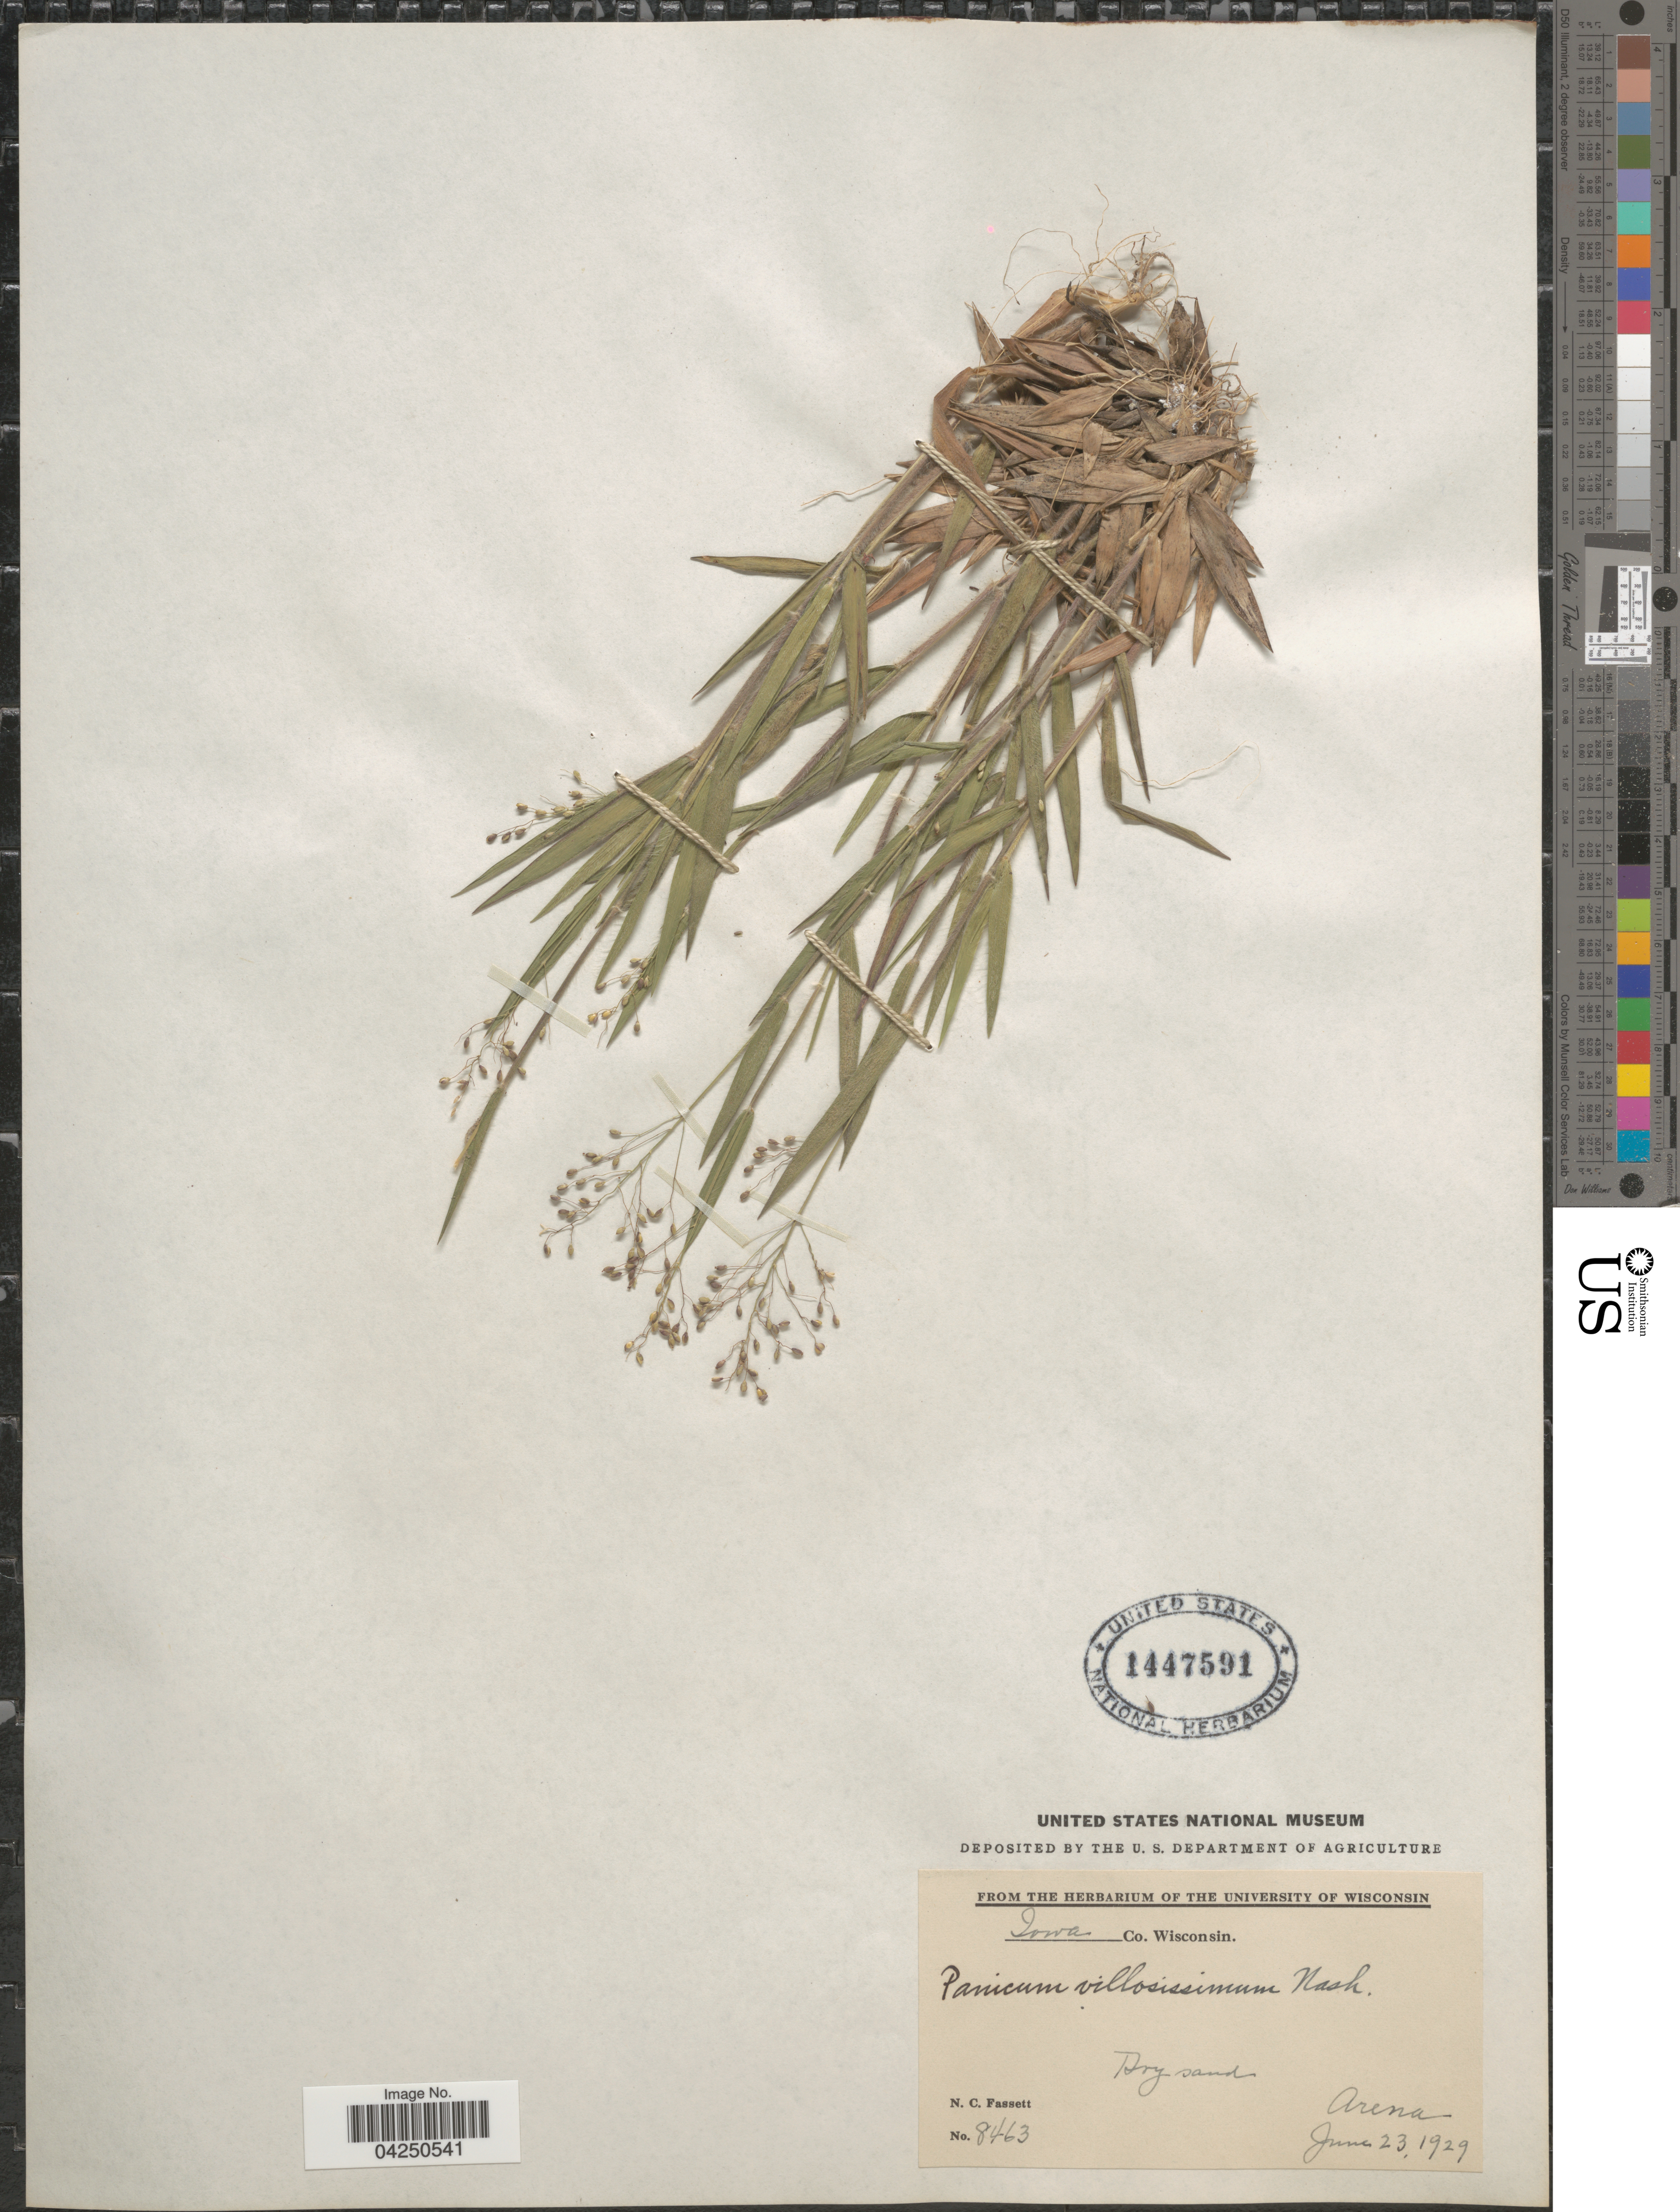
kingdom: Plantae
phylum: Tracheophyta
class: Liliopsida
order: Poales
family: Poaceae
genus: Dichanthelium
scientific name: Dichanthelium acuminatum var. acuminatum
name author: (Sw.) Gould & C.A. Clark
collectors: N. C. Fassett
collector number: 8463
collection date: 1929-06-23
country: United States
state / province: Wisconsin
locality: Iowa Co. Arena.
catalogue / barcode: US 1447591